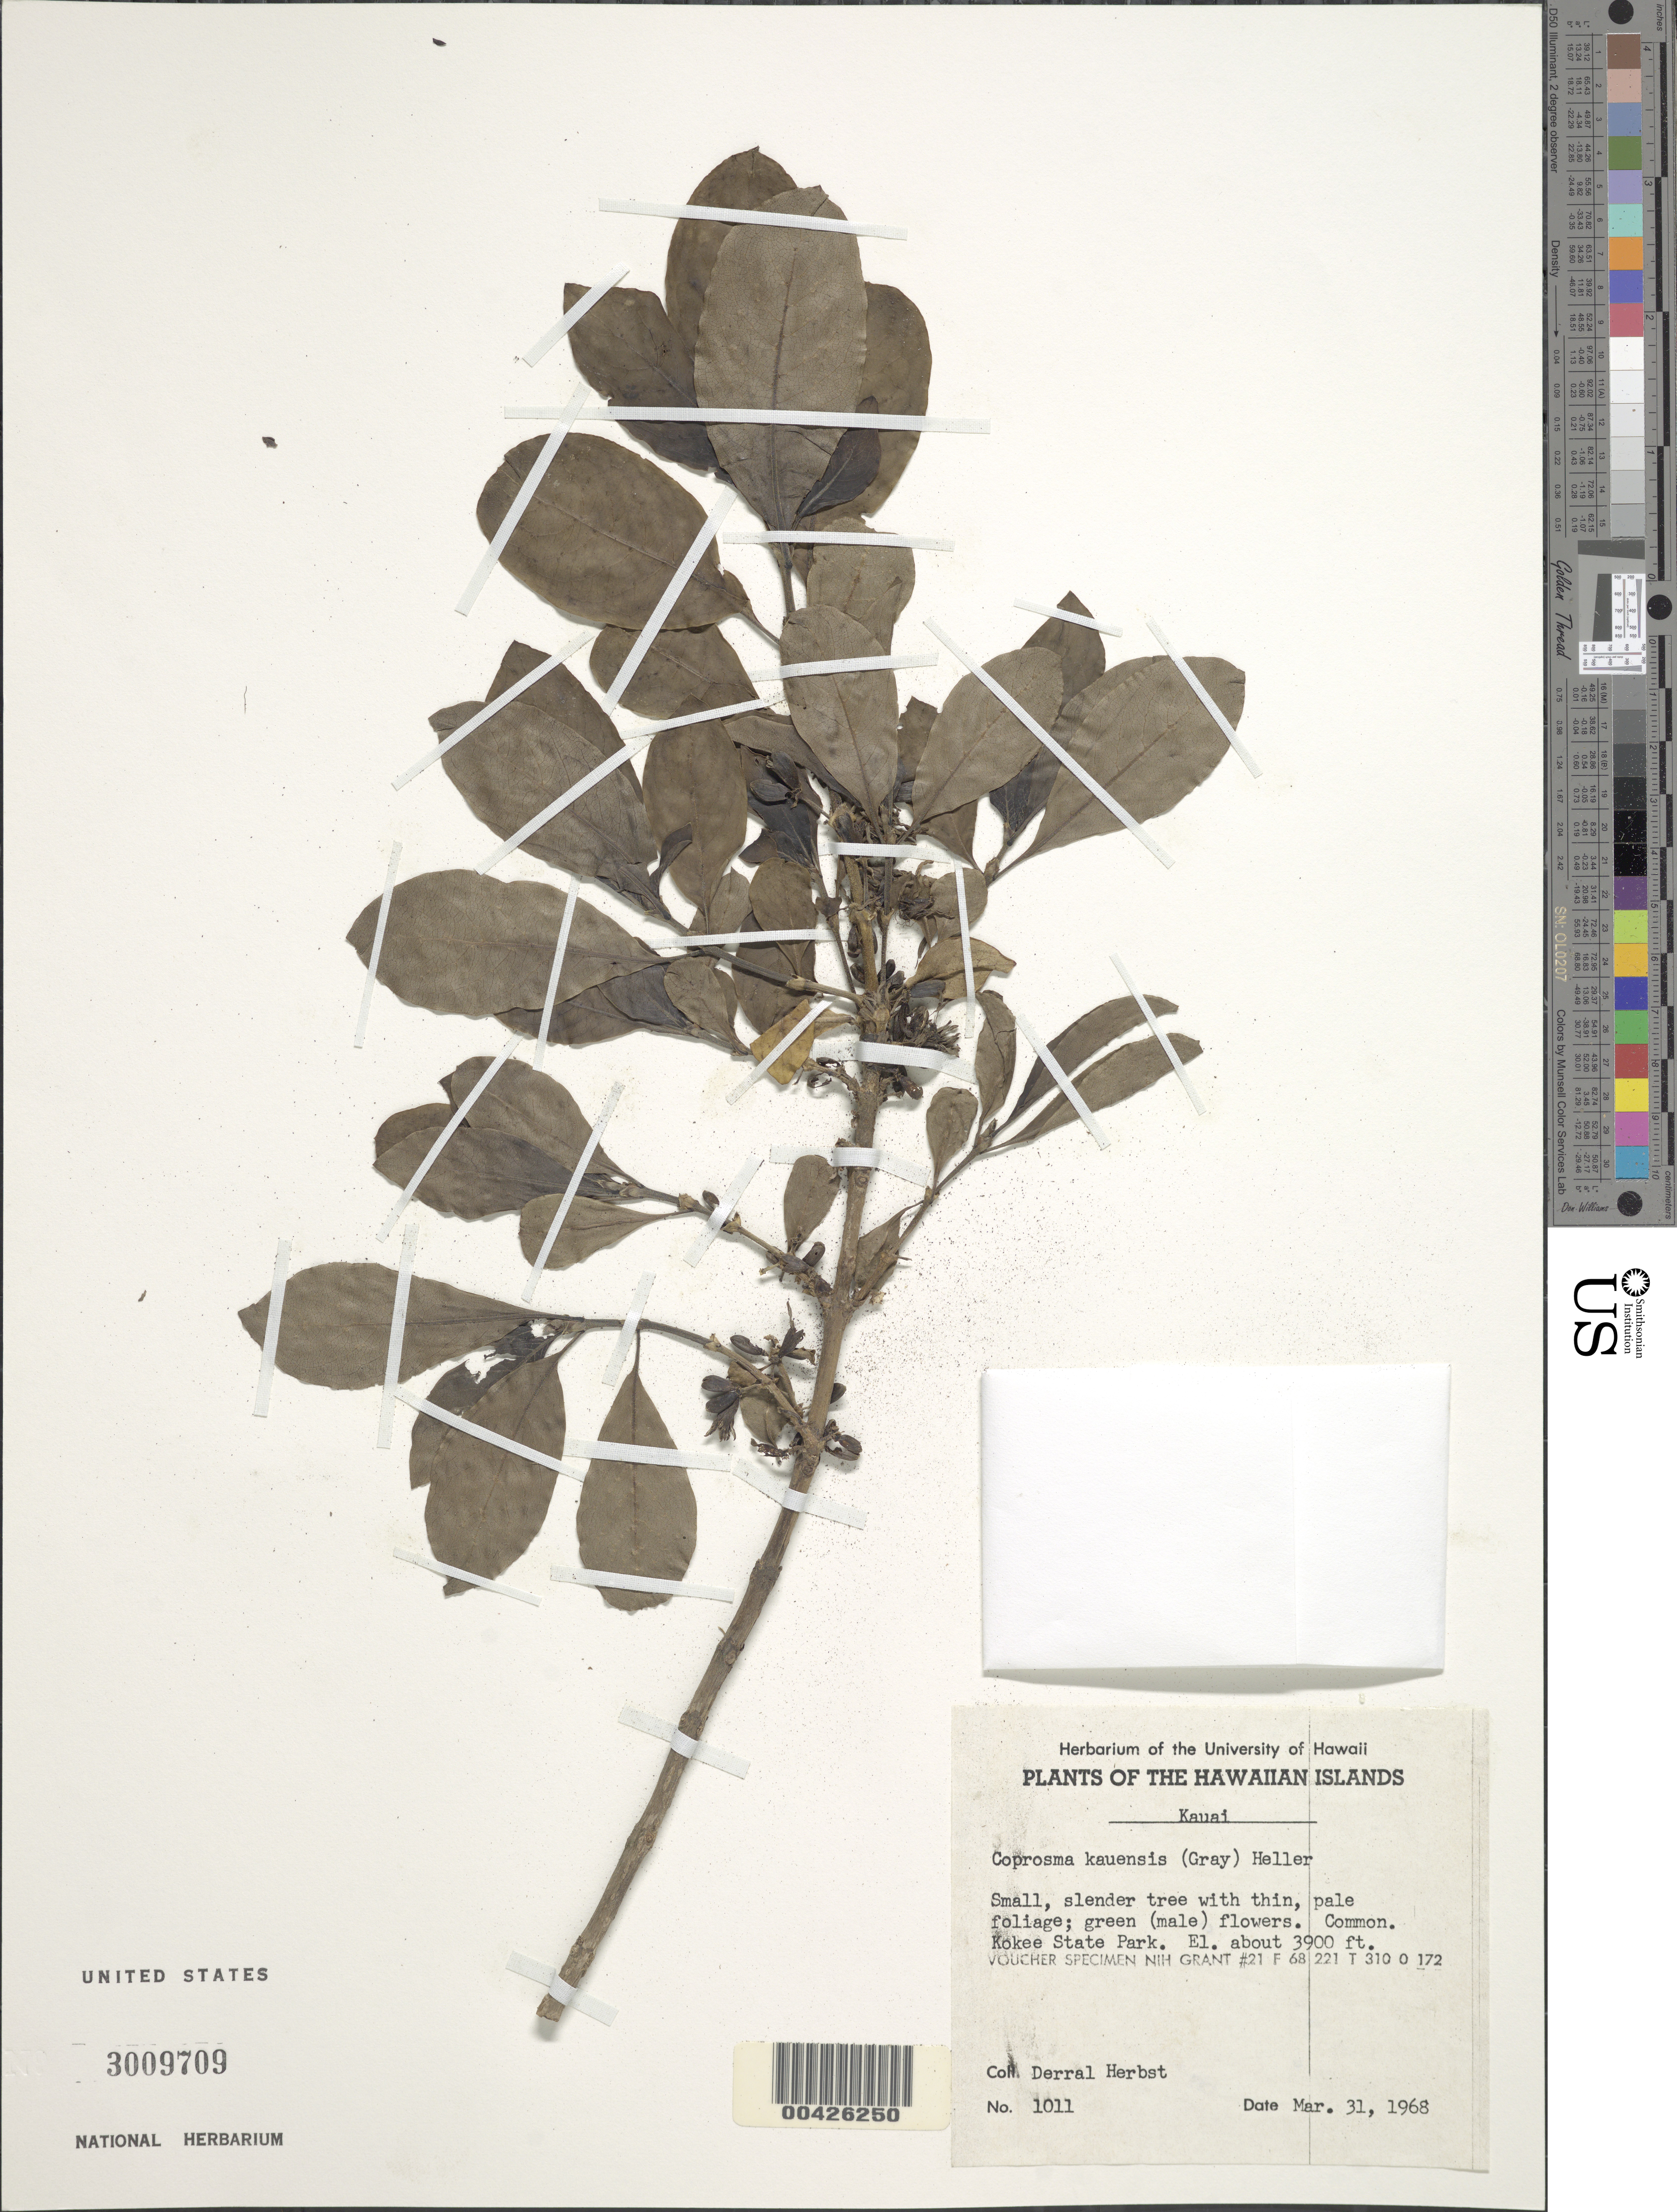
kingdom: Plantae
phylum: Tracheophyta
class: Magnoliopsida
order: Gentianales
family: Rubiaceae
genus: Coprosma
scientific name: Coprosma kauensis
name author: A. Heller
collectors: D. R. Herbst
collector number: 1011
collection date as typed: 31 Mar 1968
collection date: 1968-03-31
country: United States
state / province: Hawaii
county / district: Kauai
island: Kaua'i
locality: Kokee State Park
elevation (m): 1189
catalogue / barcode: US 3009709